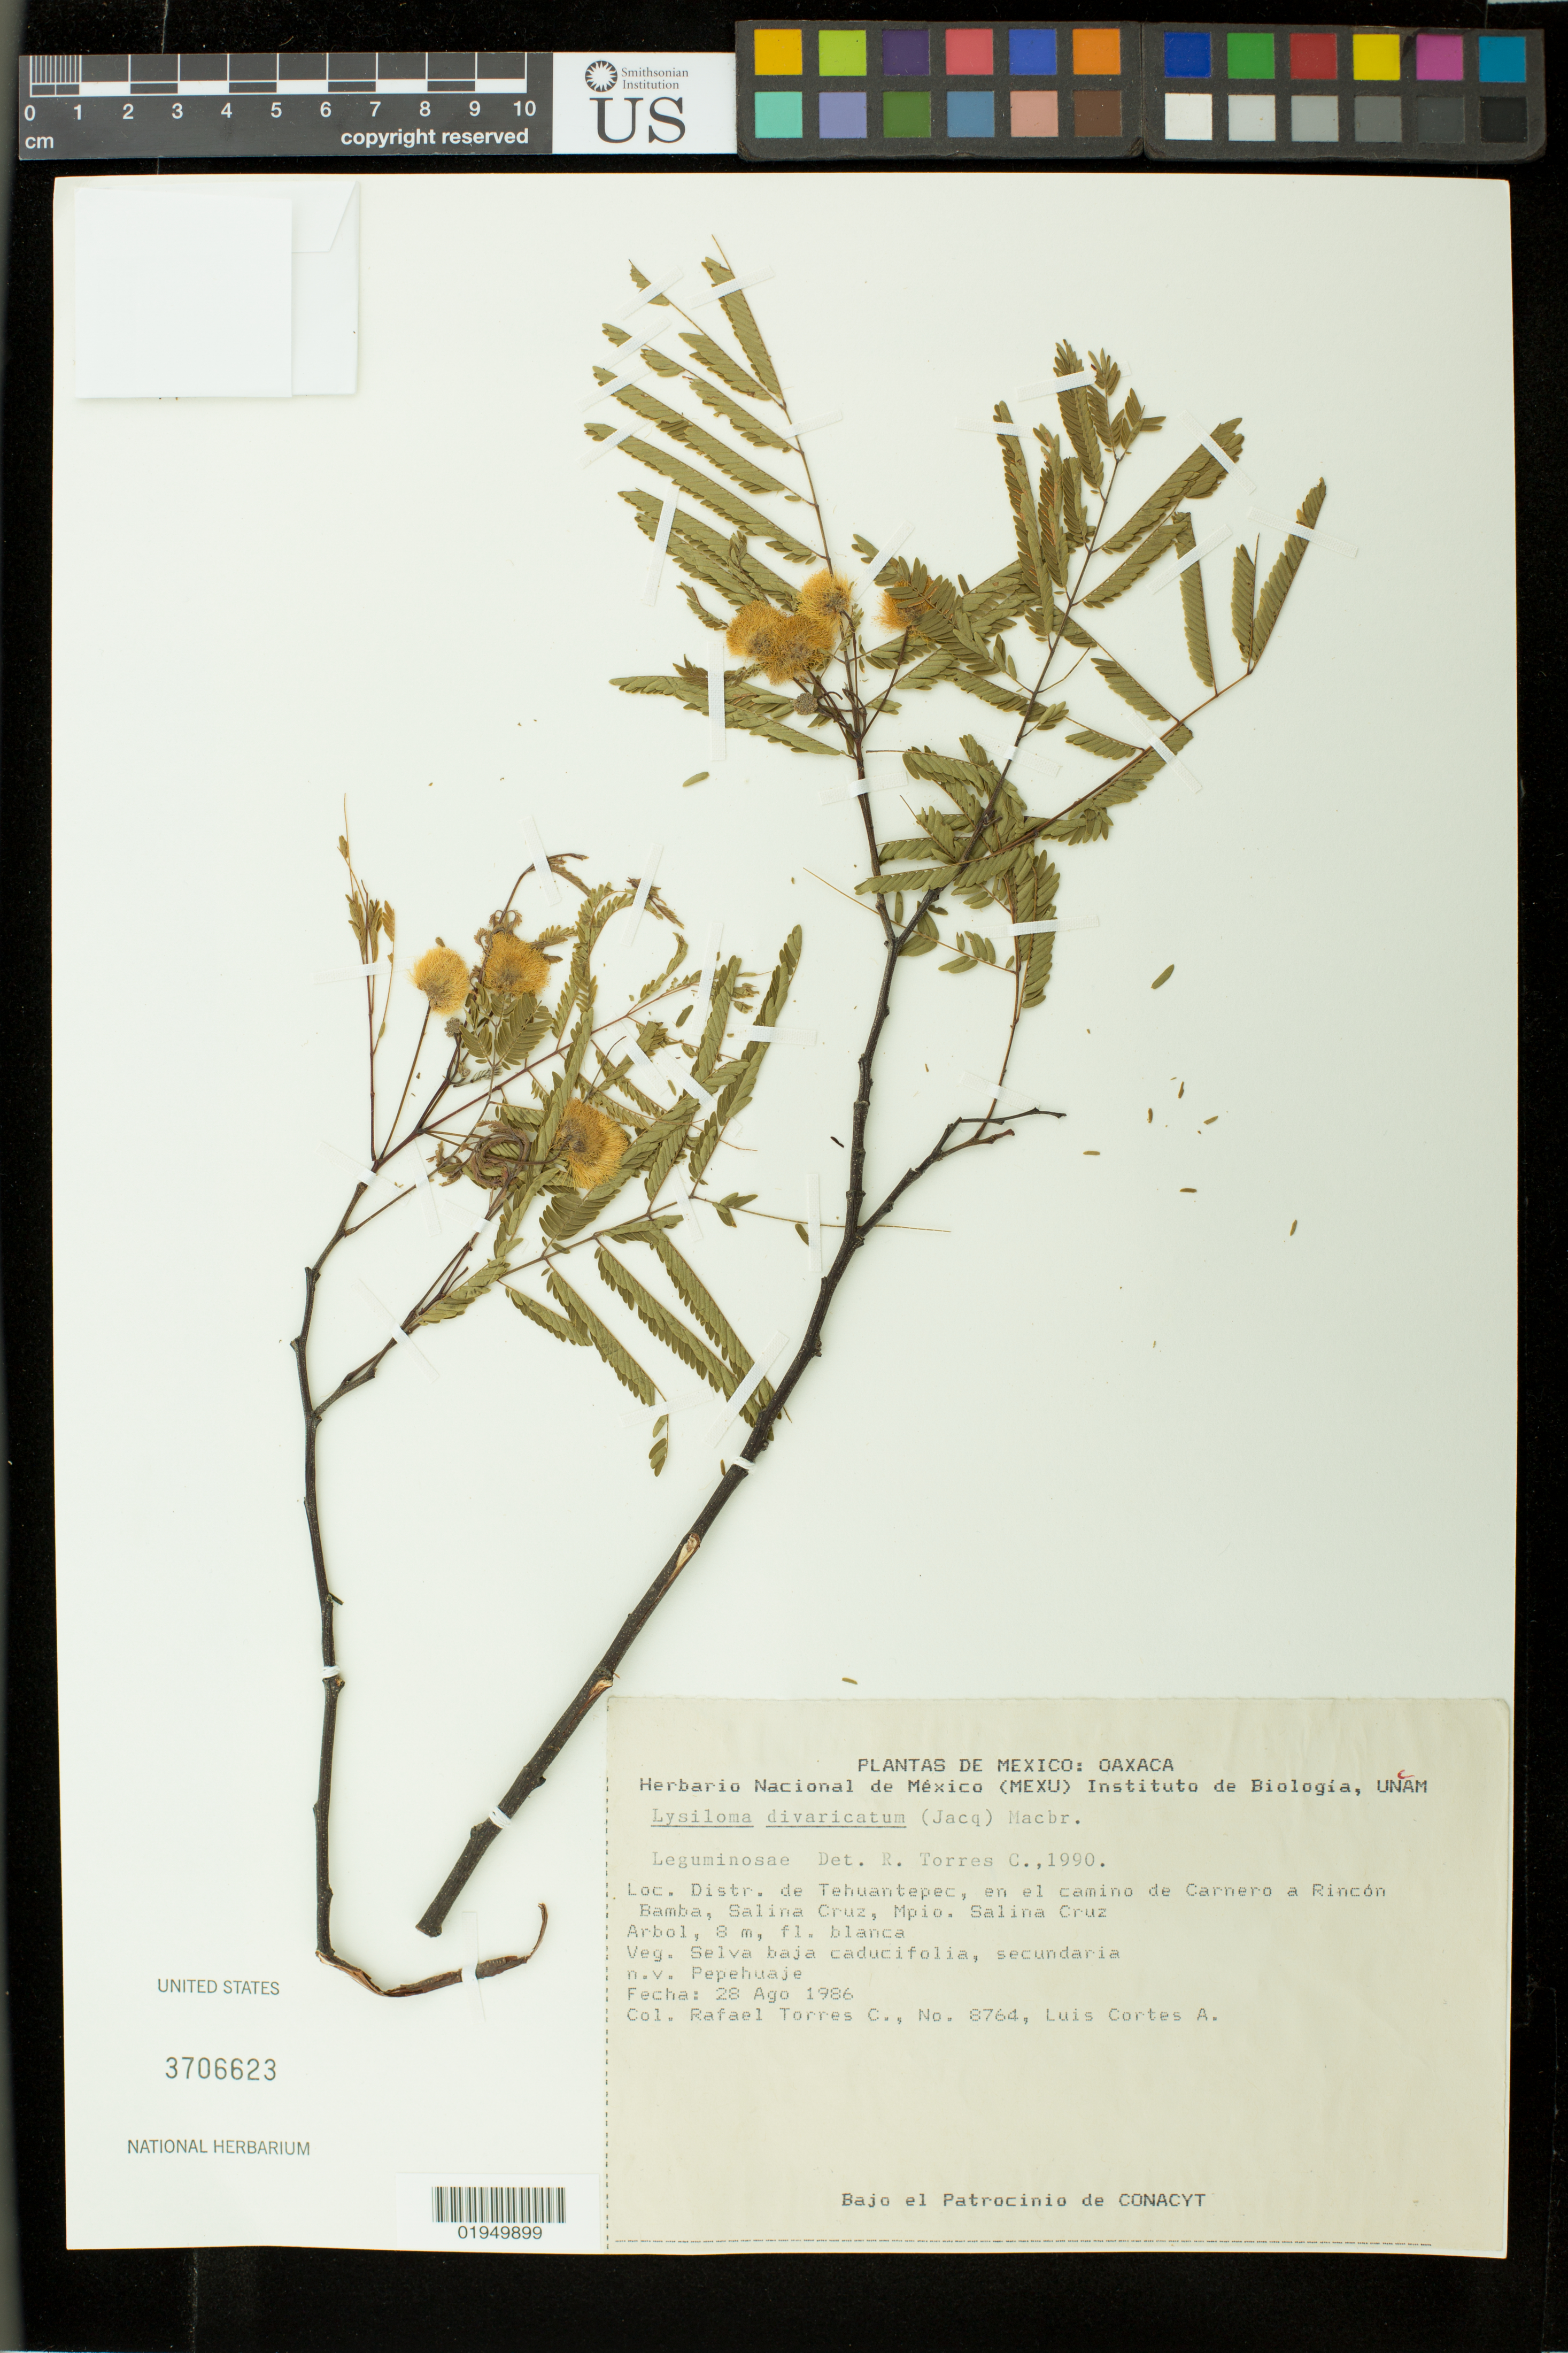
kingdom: Plantae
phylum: Tracheophyta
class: Magnoliopsida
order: Fabales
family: Fabaceae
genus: Lysiloma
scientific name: Lysiloma divaricatum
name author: (Jacq.) J.F. Macbr.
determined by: Torres C., Rafael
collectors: R. Torres C. & L. Cortes-A.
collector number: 8764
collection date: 1986-08-28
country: Mexico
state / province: Oaxaca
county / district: Tehuantepec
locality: En el camino de Carnero a Rincon Bamba, Salina Cruz, Mpio. Salina Cruz.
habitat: Selva baja caducifolia, secundaria.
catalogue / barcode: US 3706623